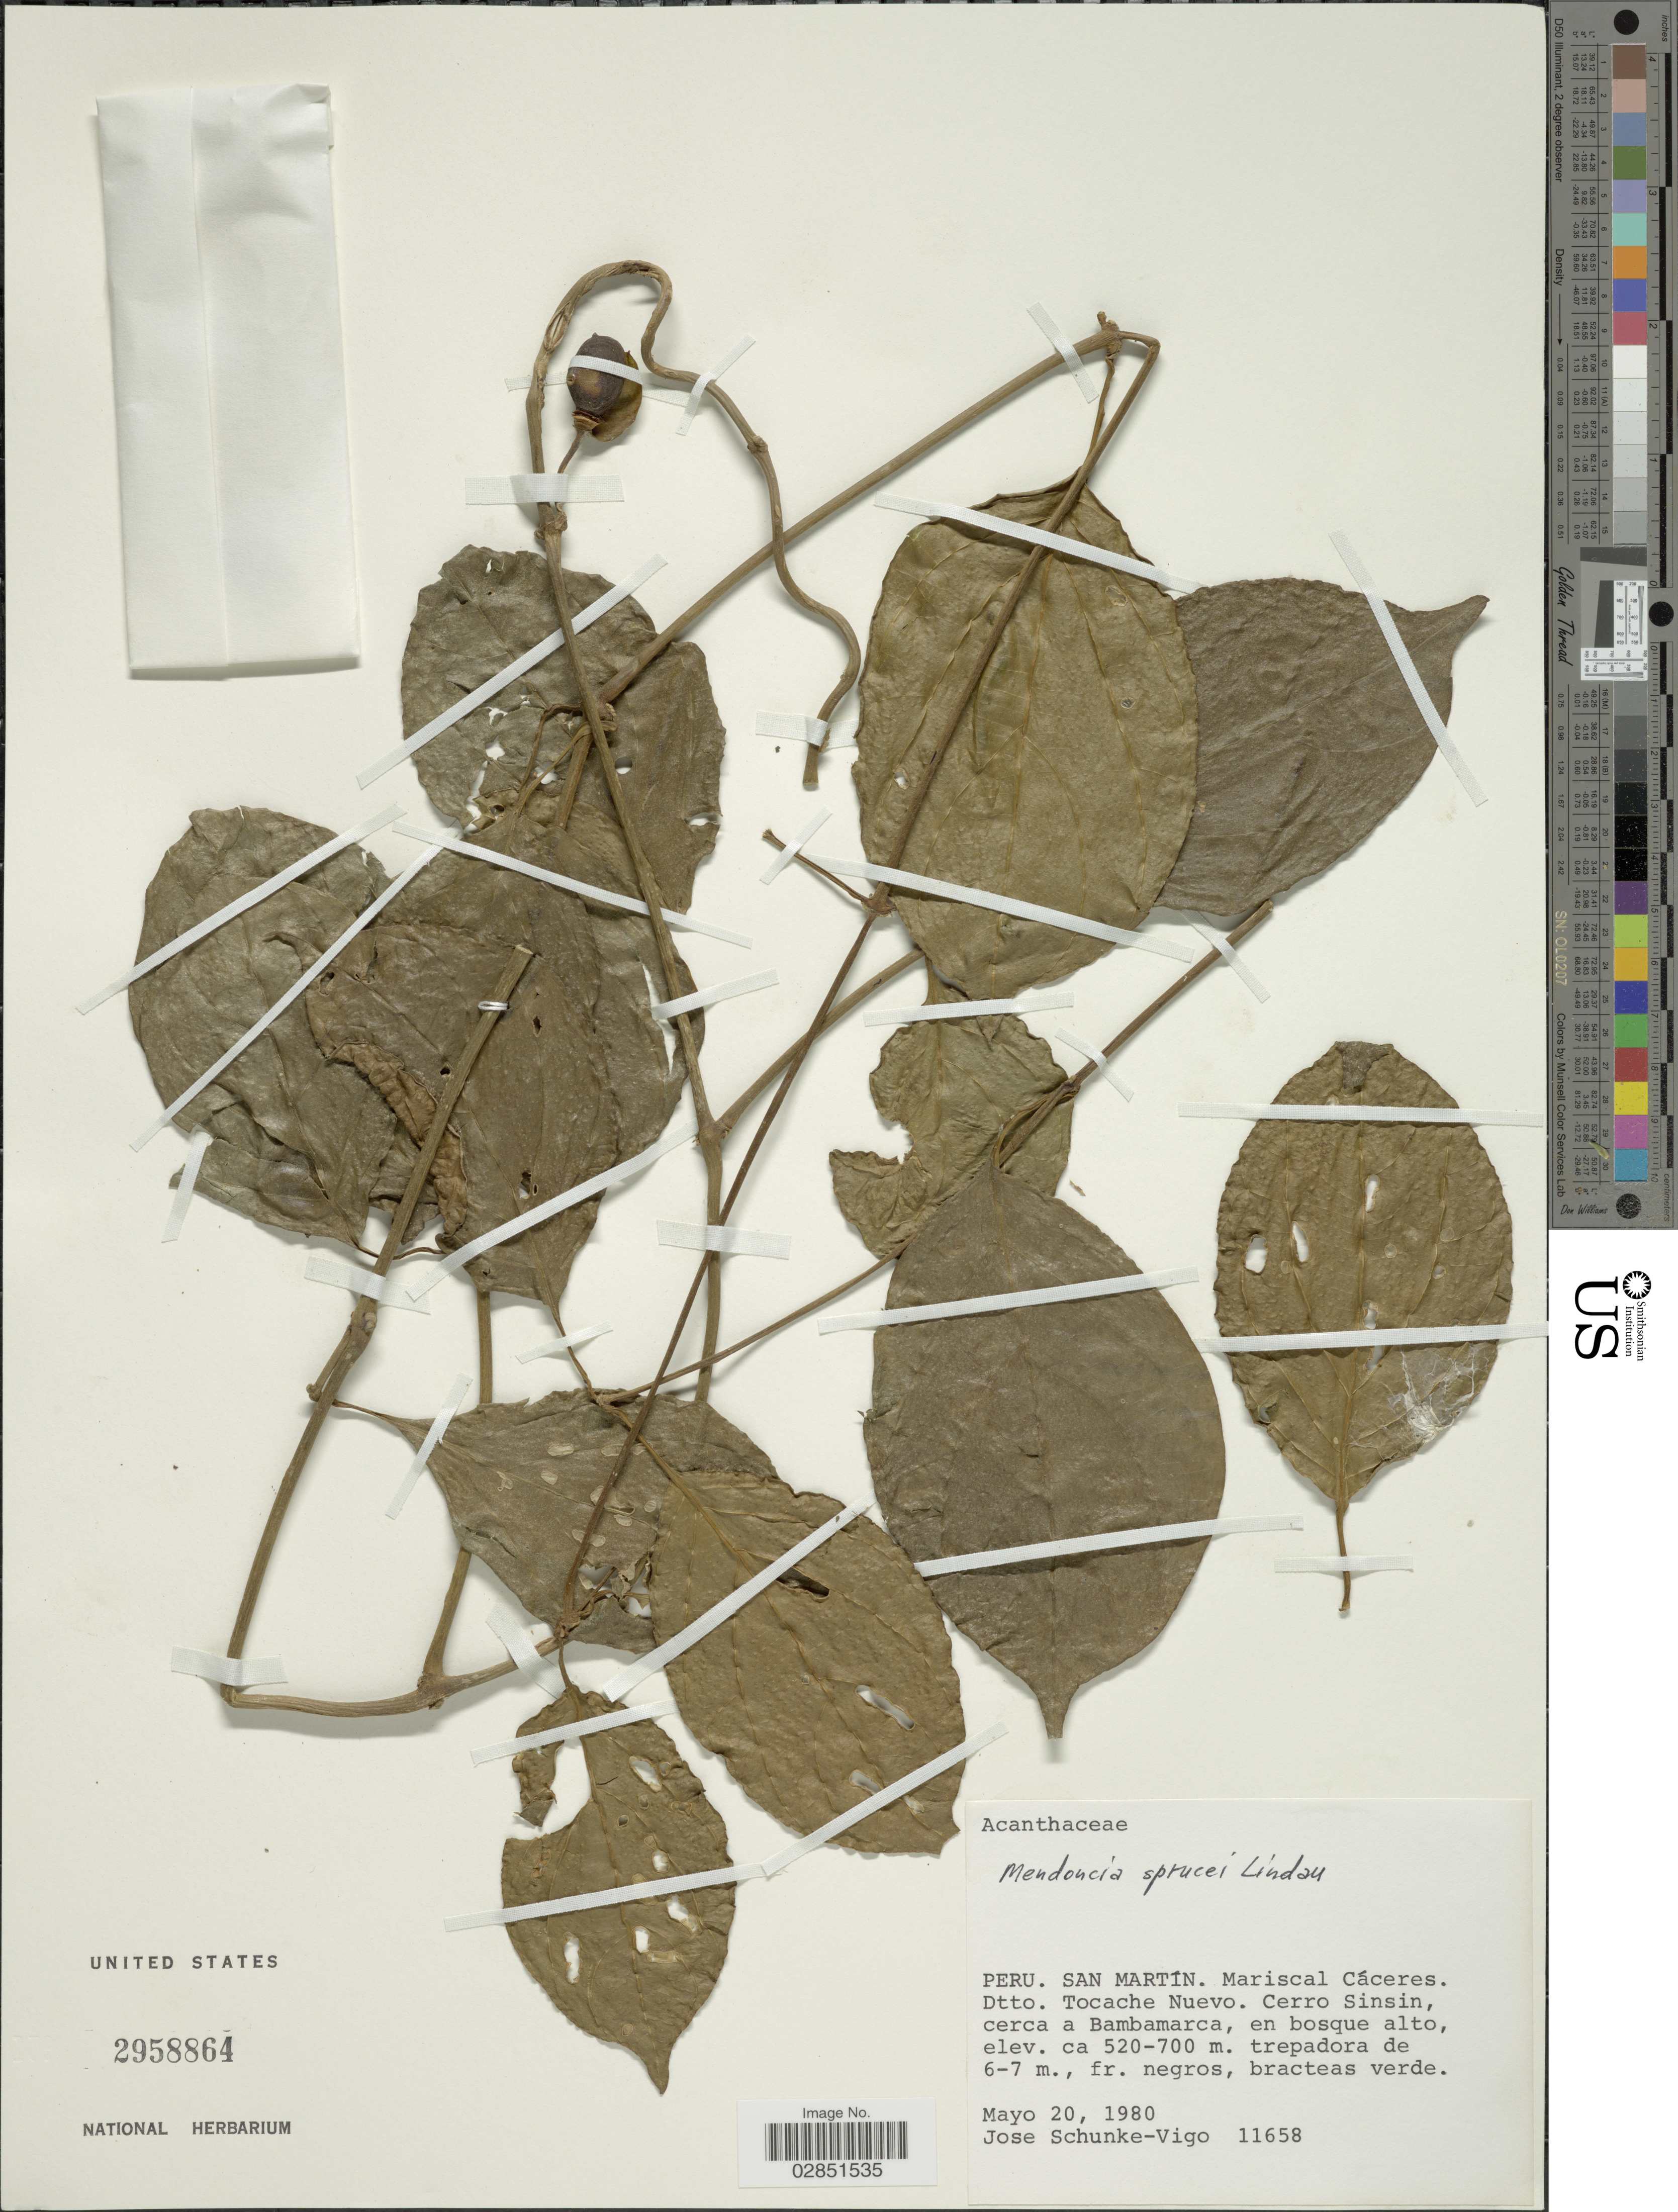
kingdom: Plantae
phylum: Tracheophyta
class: Magnoliopsida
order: Lamiales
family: Acanthaceae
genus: Mendoncia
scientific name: Mendoncia sprucei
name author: Lindau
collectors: J. Schunke Vigo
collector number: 11658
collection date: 1980-05-20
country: Peru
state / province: San Martín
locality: Mariscal Cáceres. Dtto. Tocache Nuevo. Cerro Sinsin, cerca a Bambamarca.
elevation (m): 520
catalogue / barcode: US 2958864